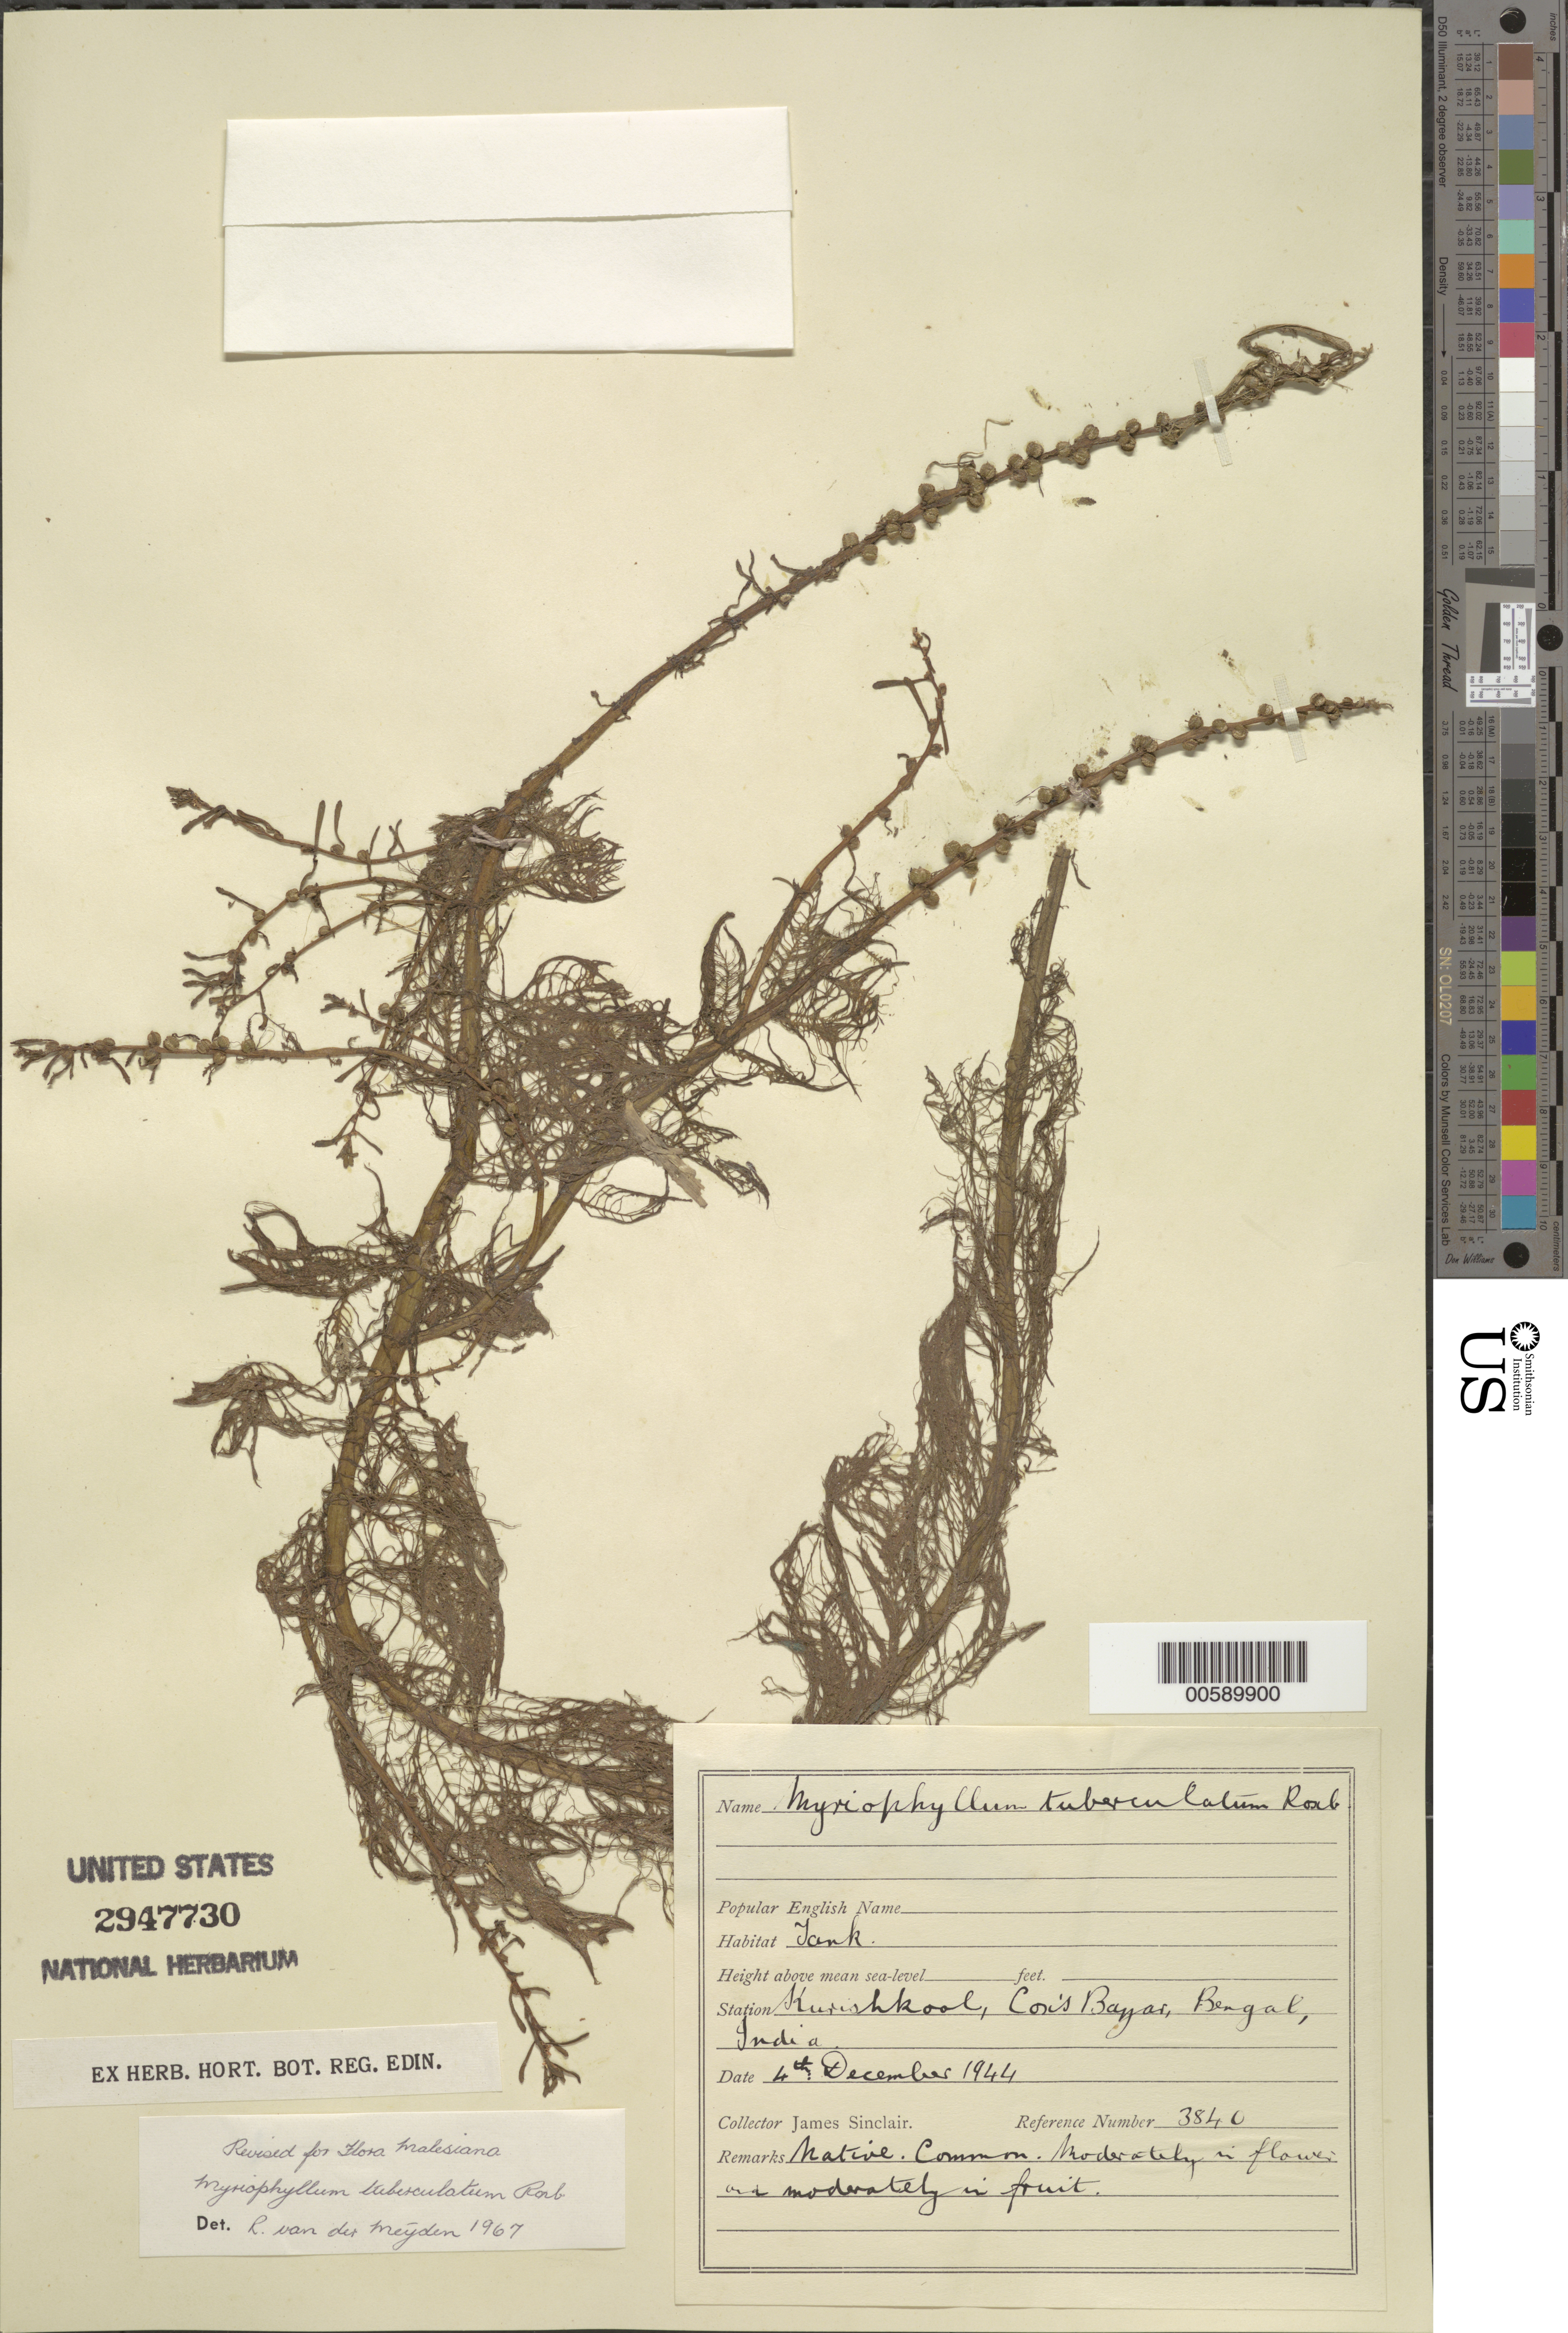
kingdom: Plantae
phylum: Tracheophyta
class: Magnoliopsida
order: Saxifragales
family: Haloragaceae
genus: Myriophyllum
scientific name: Myriophyllum tuberculatum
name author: Roxb.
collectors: J. Sinclair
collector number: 3840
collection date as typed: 04 Dec 1944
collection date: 1944-12-04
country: Bangladesh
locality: Bengal, Kurishkool, Cox's Bazar, India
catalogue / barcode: US 2947730